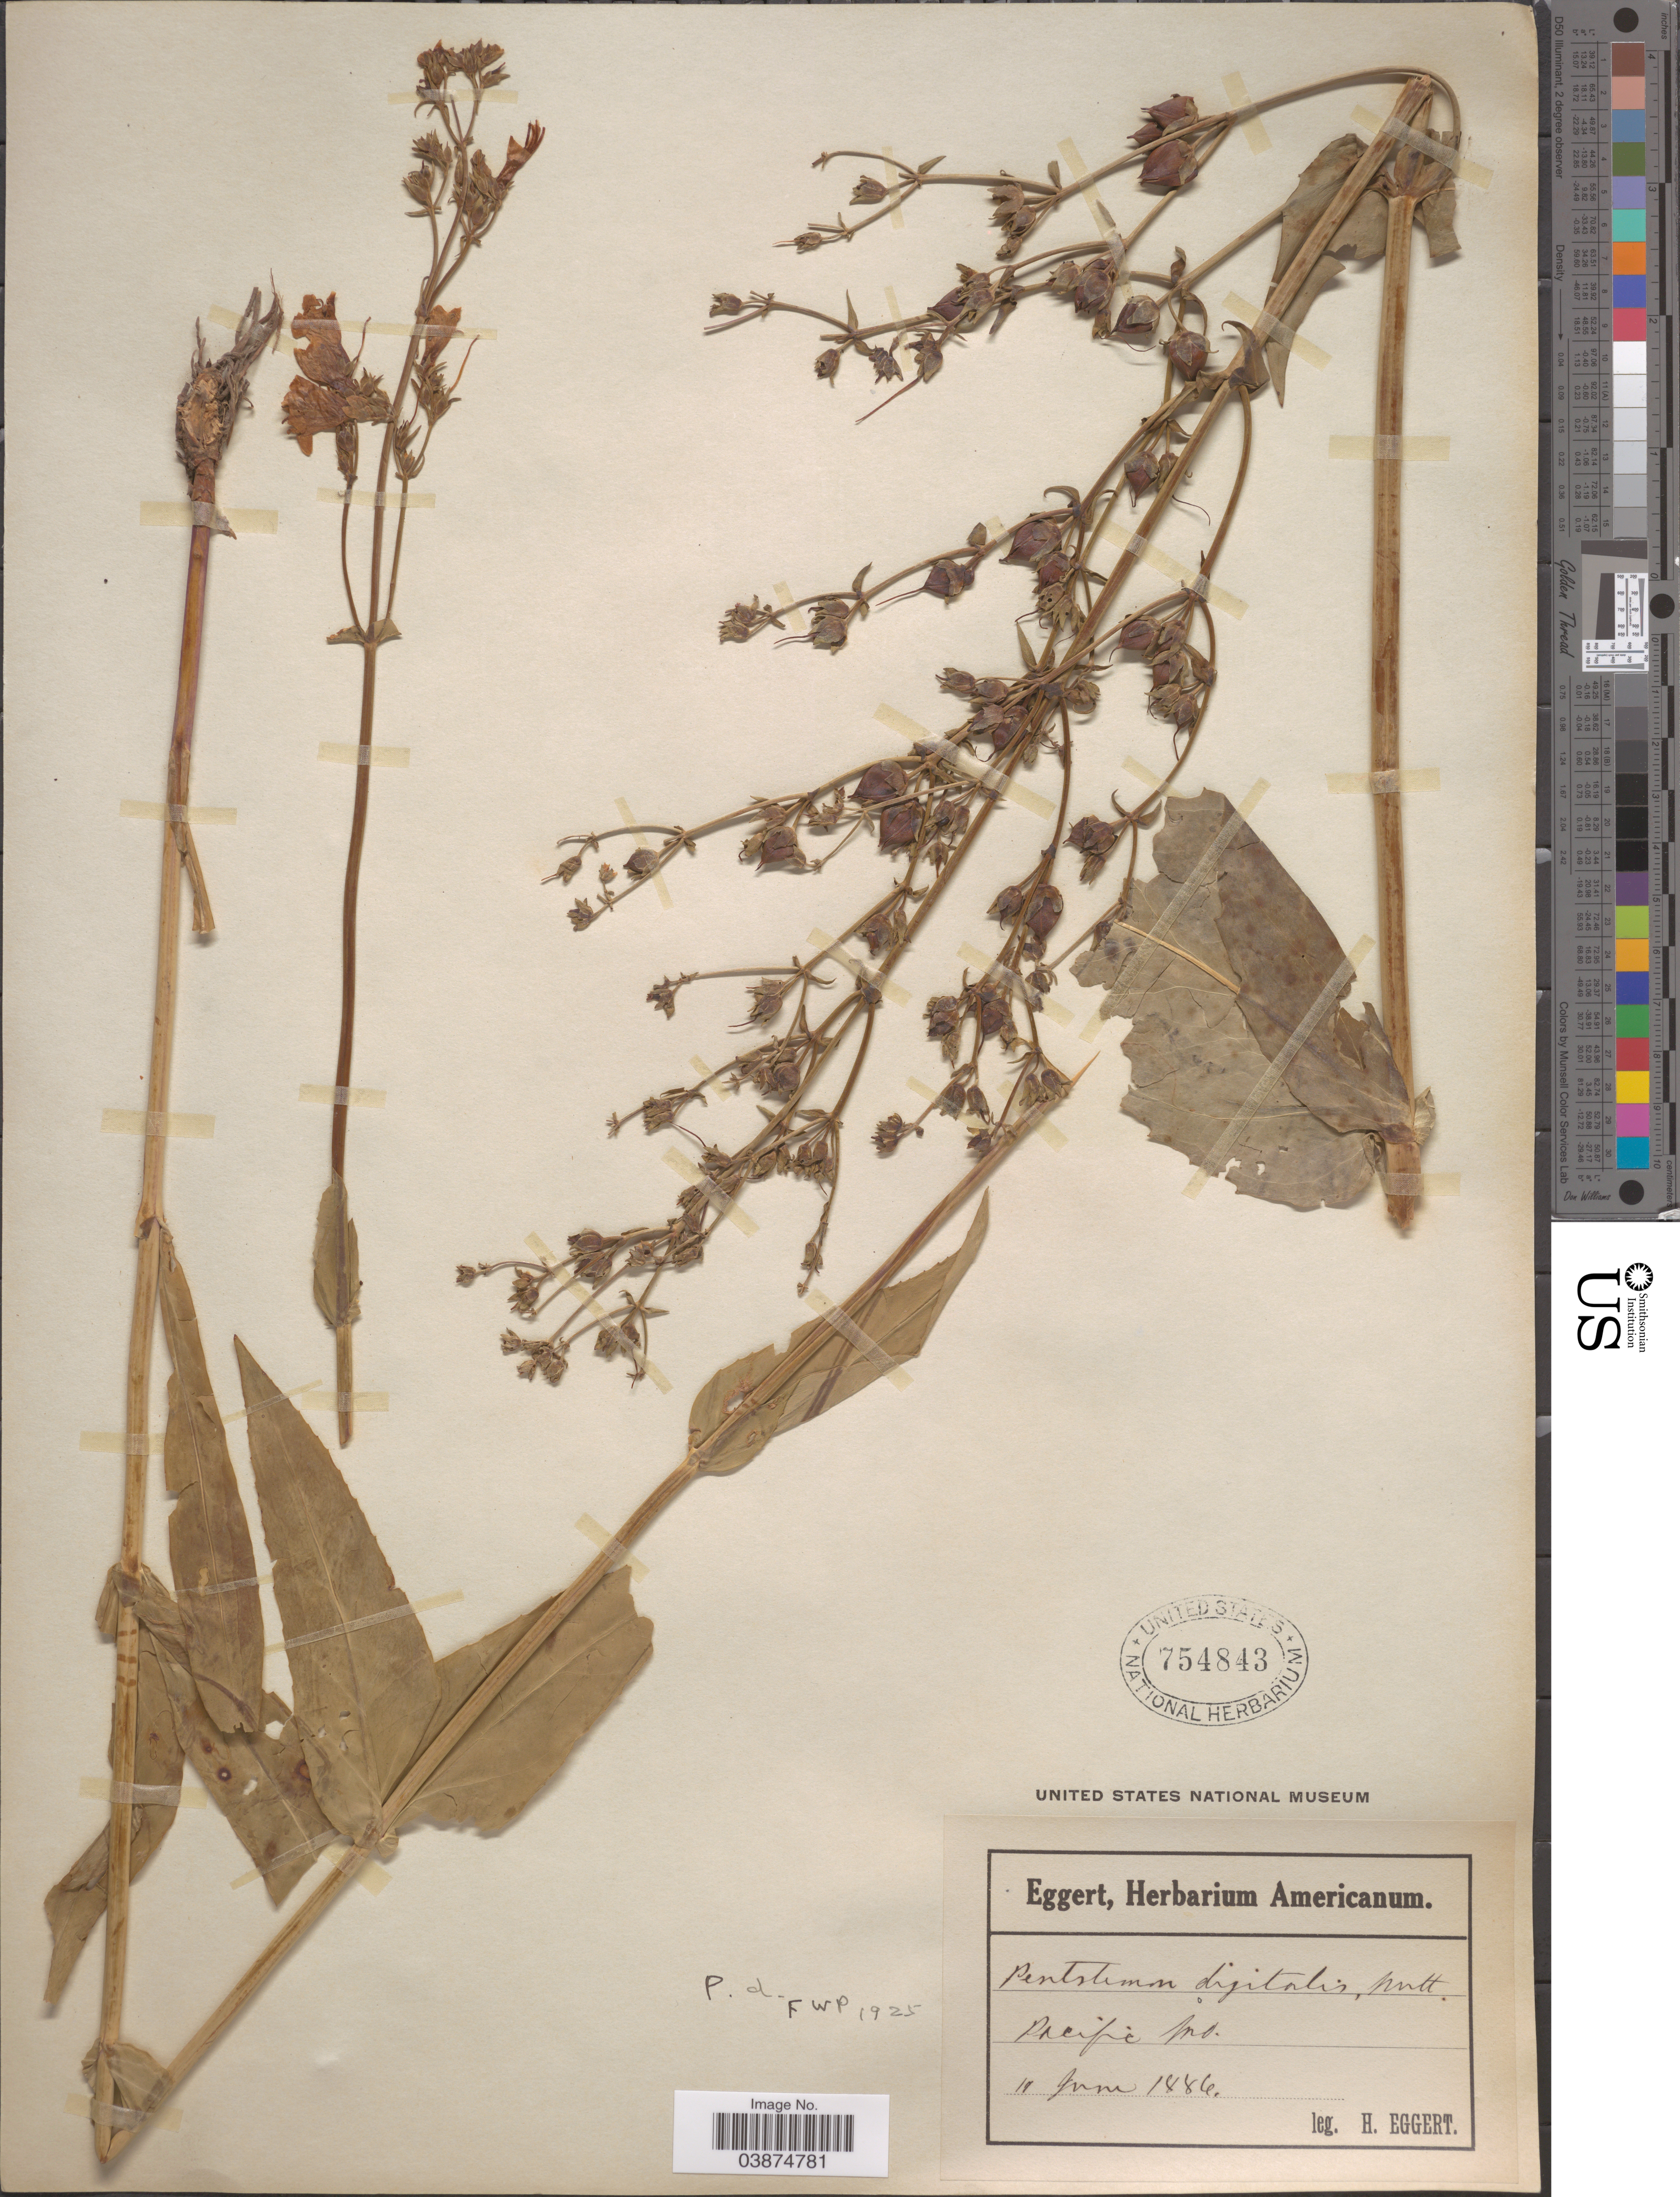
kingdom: Plantae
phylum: Tracheophyta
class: Magnoliopsida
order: Lamiales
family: Plantaginaceae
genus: Penstemon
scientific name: Penstemon digitalis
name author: Nutt. ex Sims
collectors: H. Eggert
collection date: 1886-06-11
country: United States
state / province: Missouri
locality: Pacific.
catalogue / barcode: US 754843